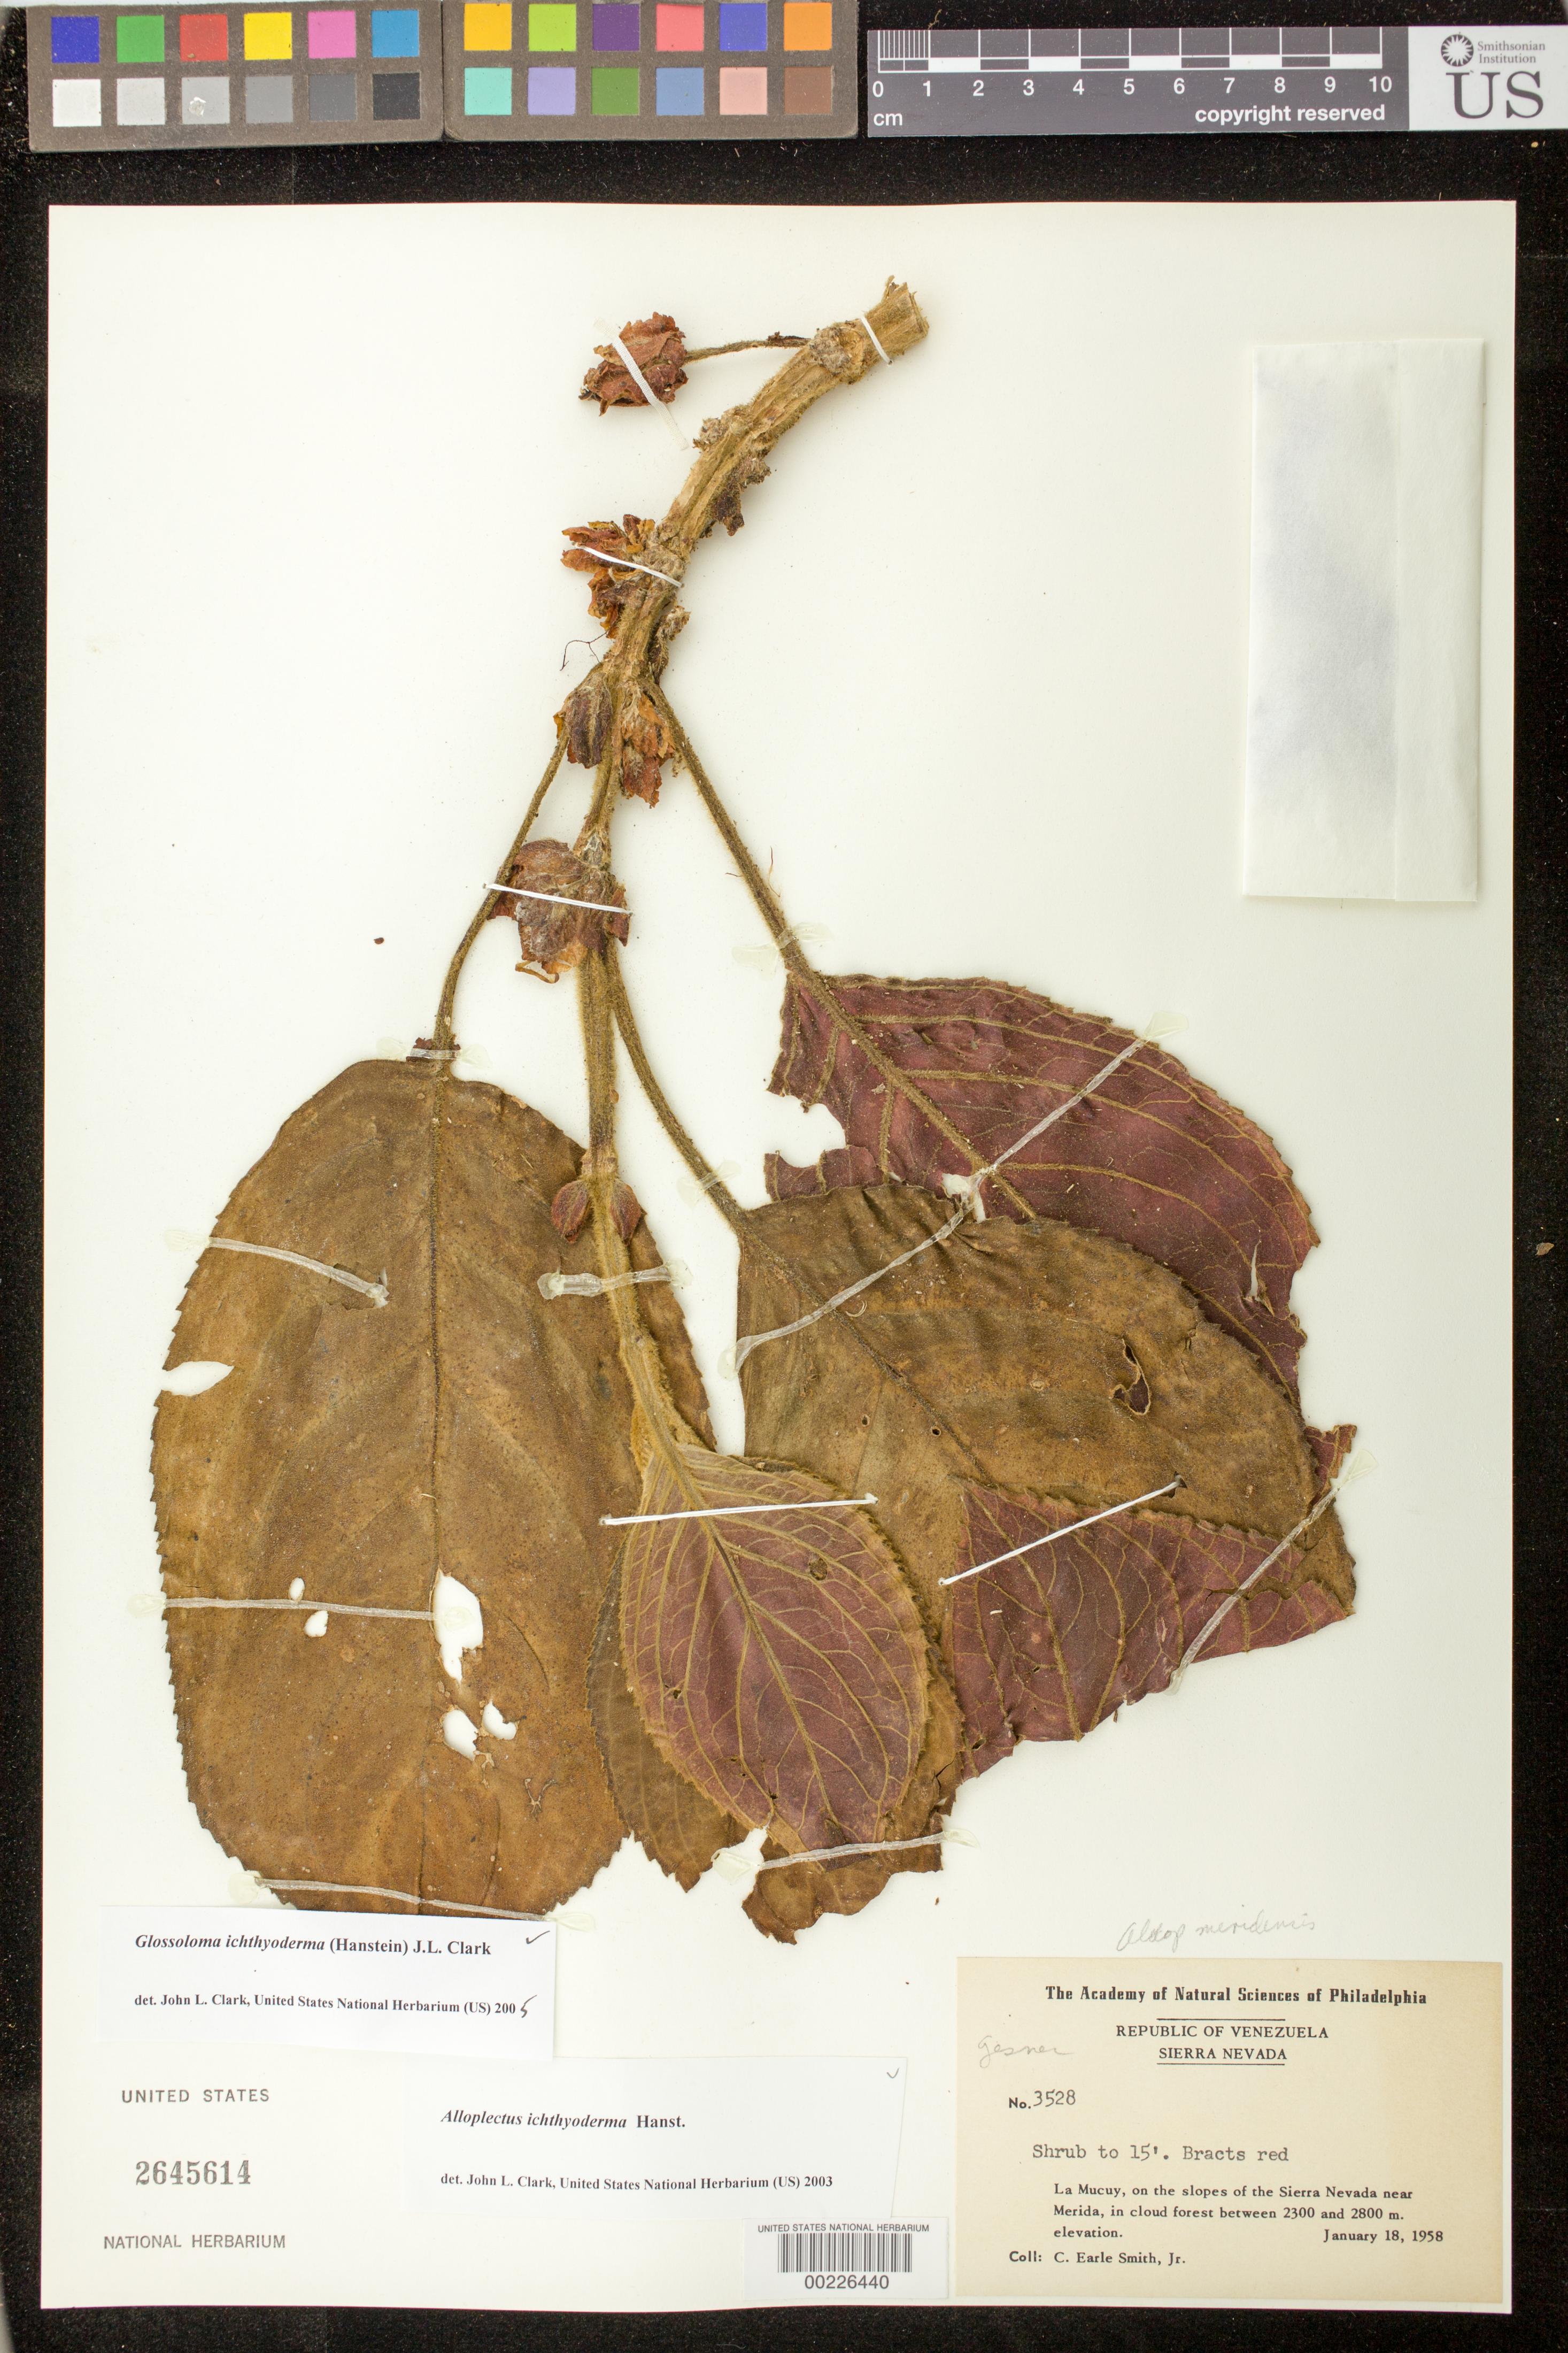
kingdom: Plantae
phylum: Tracheophyta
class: Magnoliopsida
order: Lamiales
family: Gesneriaceae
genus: Glossoloma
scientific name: Glossoloma ichthyoderma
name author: (Hanst.) J.L. Clark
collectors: C. E. Smith Jr.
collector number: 3528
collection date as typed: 18 Jan 1958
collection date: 1958-01-18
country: Venezuela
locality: Sierra Nevada, La Mucuy, on the slopes of the Sierra Nevada near Merida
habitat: In cloud forest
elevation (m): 2300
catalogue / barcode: US 2645614